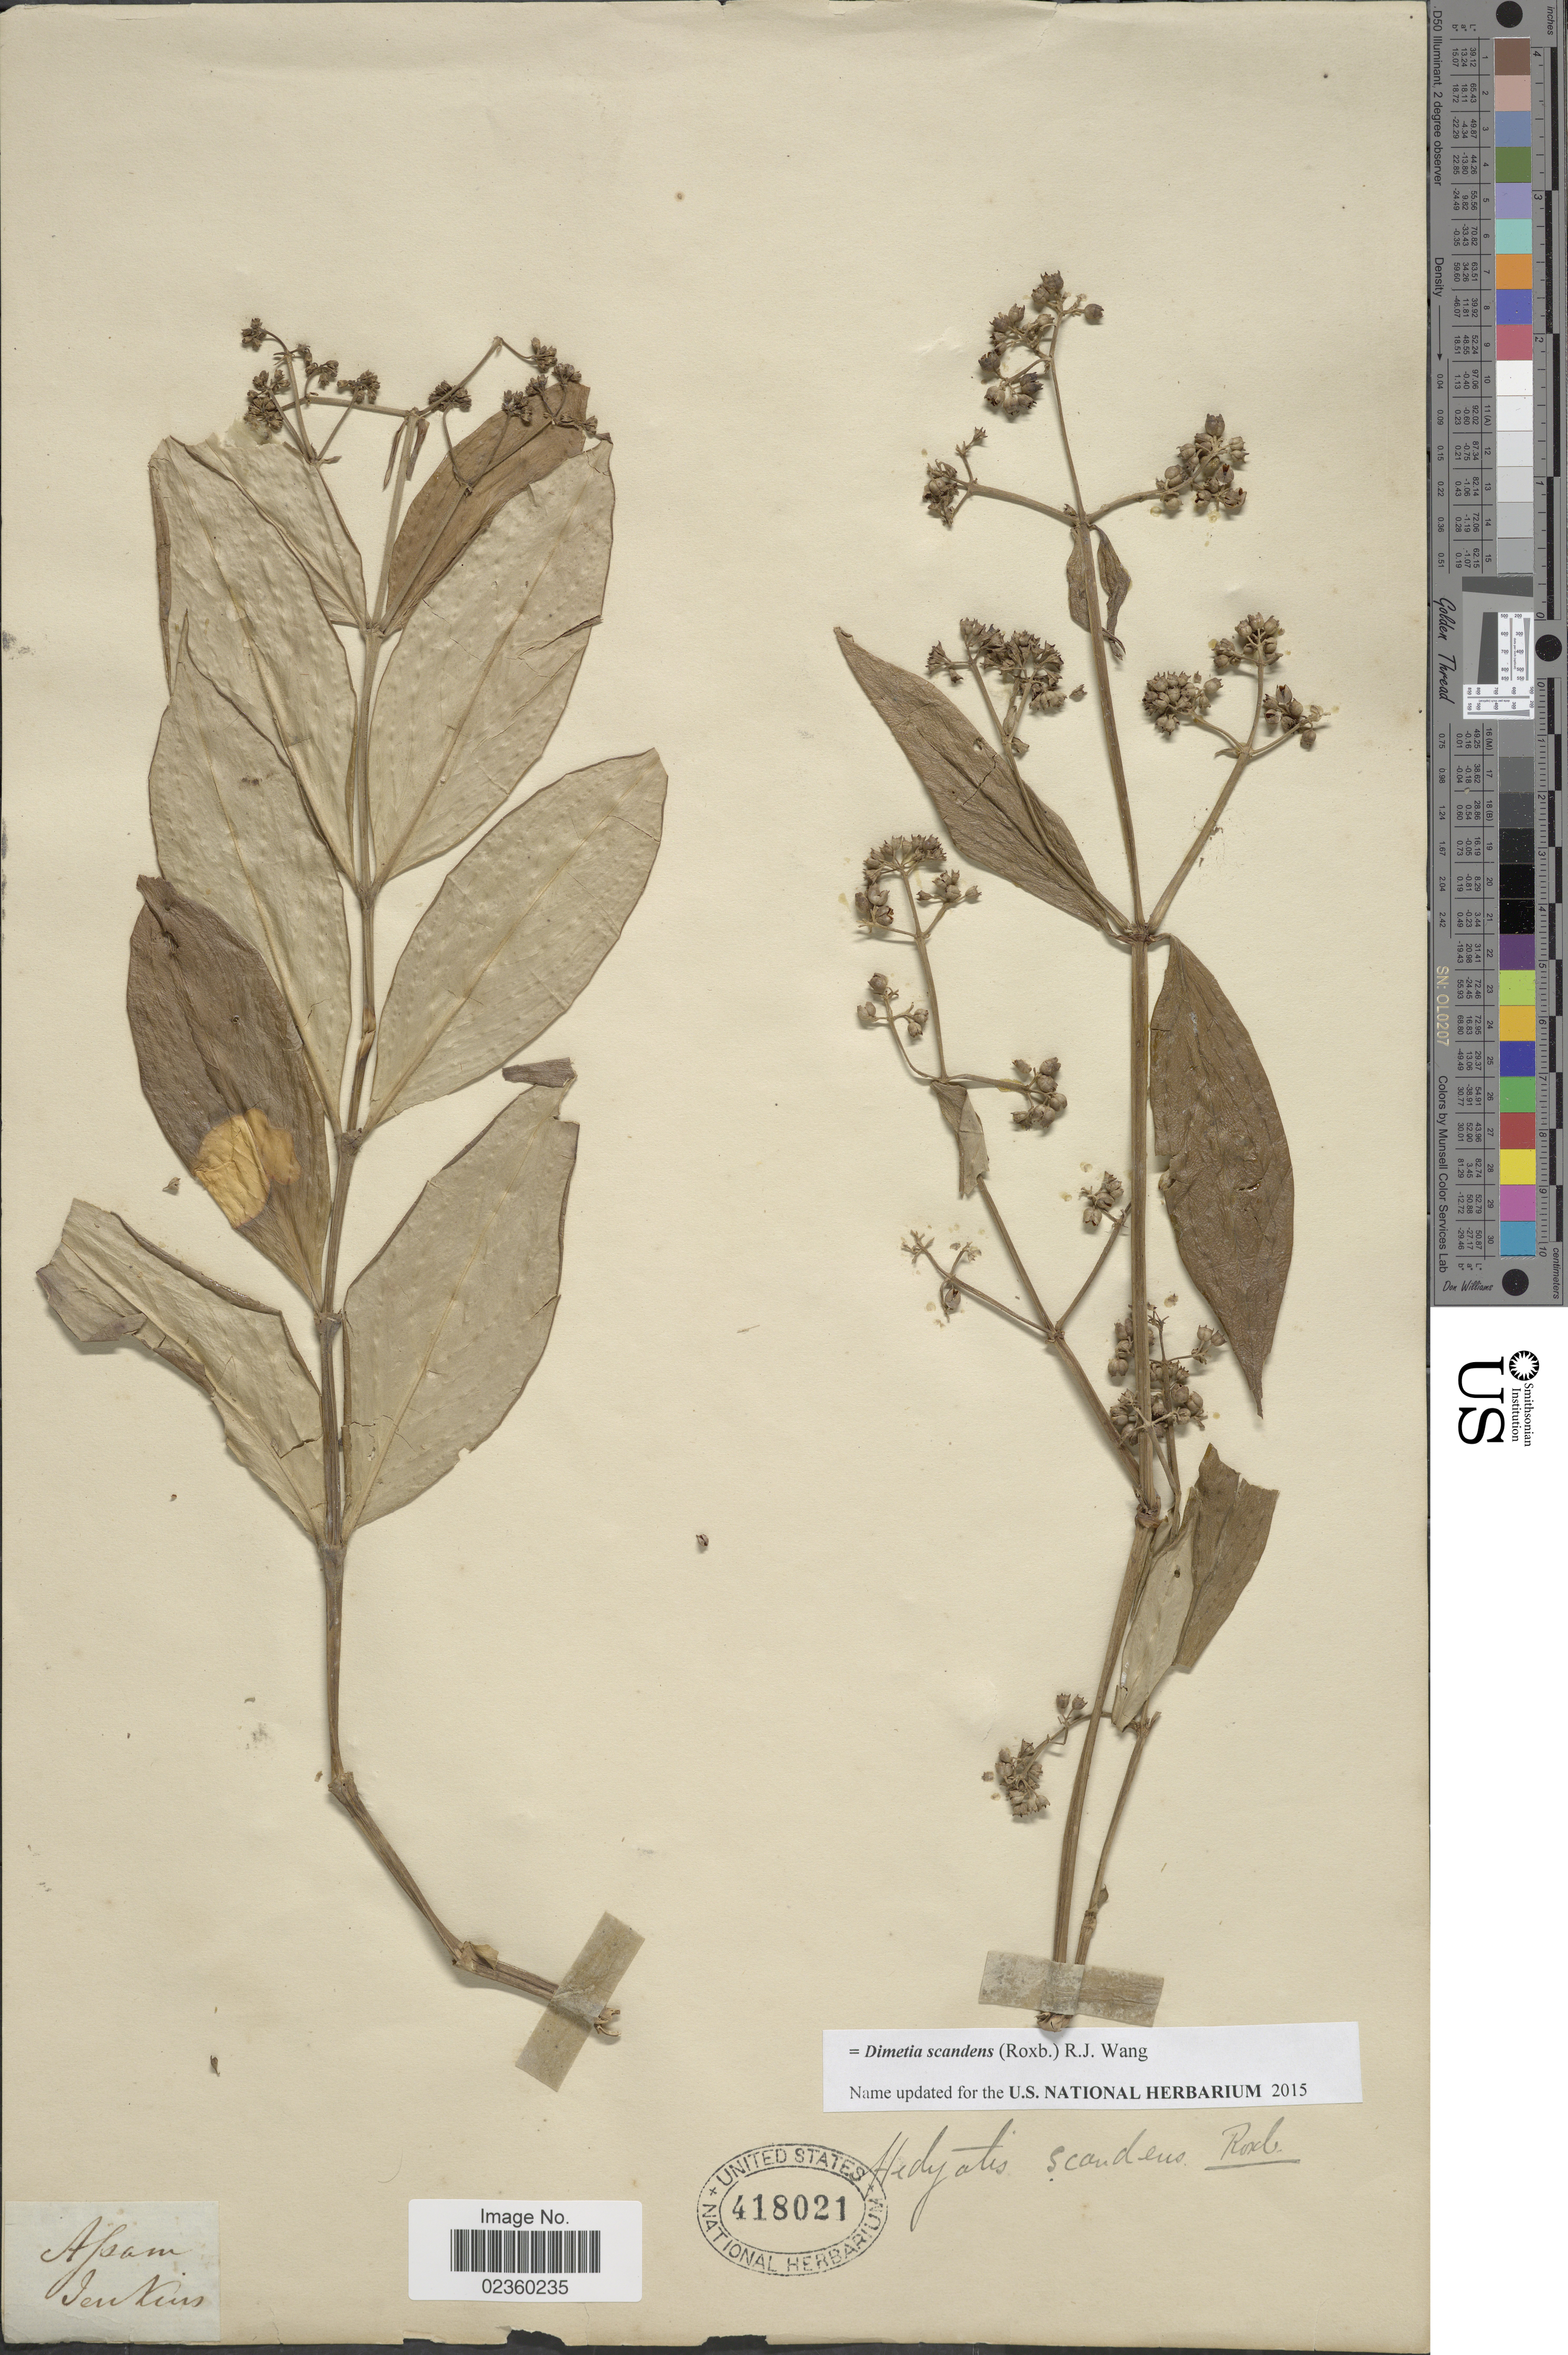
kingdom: Plantae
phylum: Tracheophyta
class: Magnoliopsida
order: Gentianales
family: Rubiaceae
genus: Dimetia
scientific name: Dimetia scandens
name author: (Roxb.) R.J. Wang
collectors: -. Jenkins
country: India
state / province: Assam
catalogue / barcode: US 418021